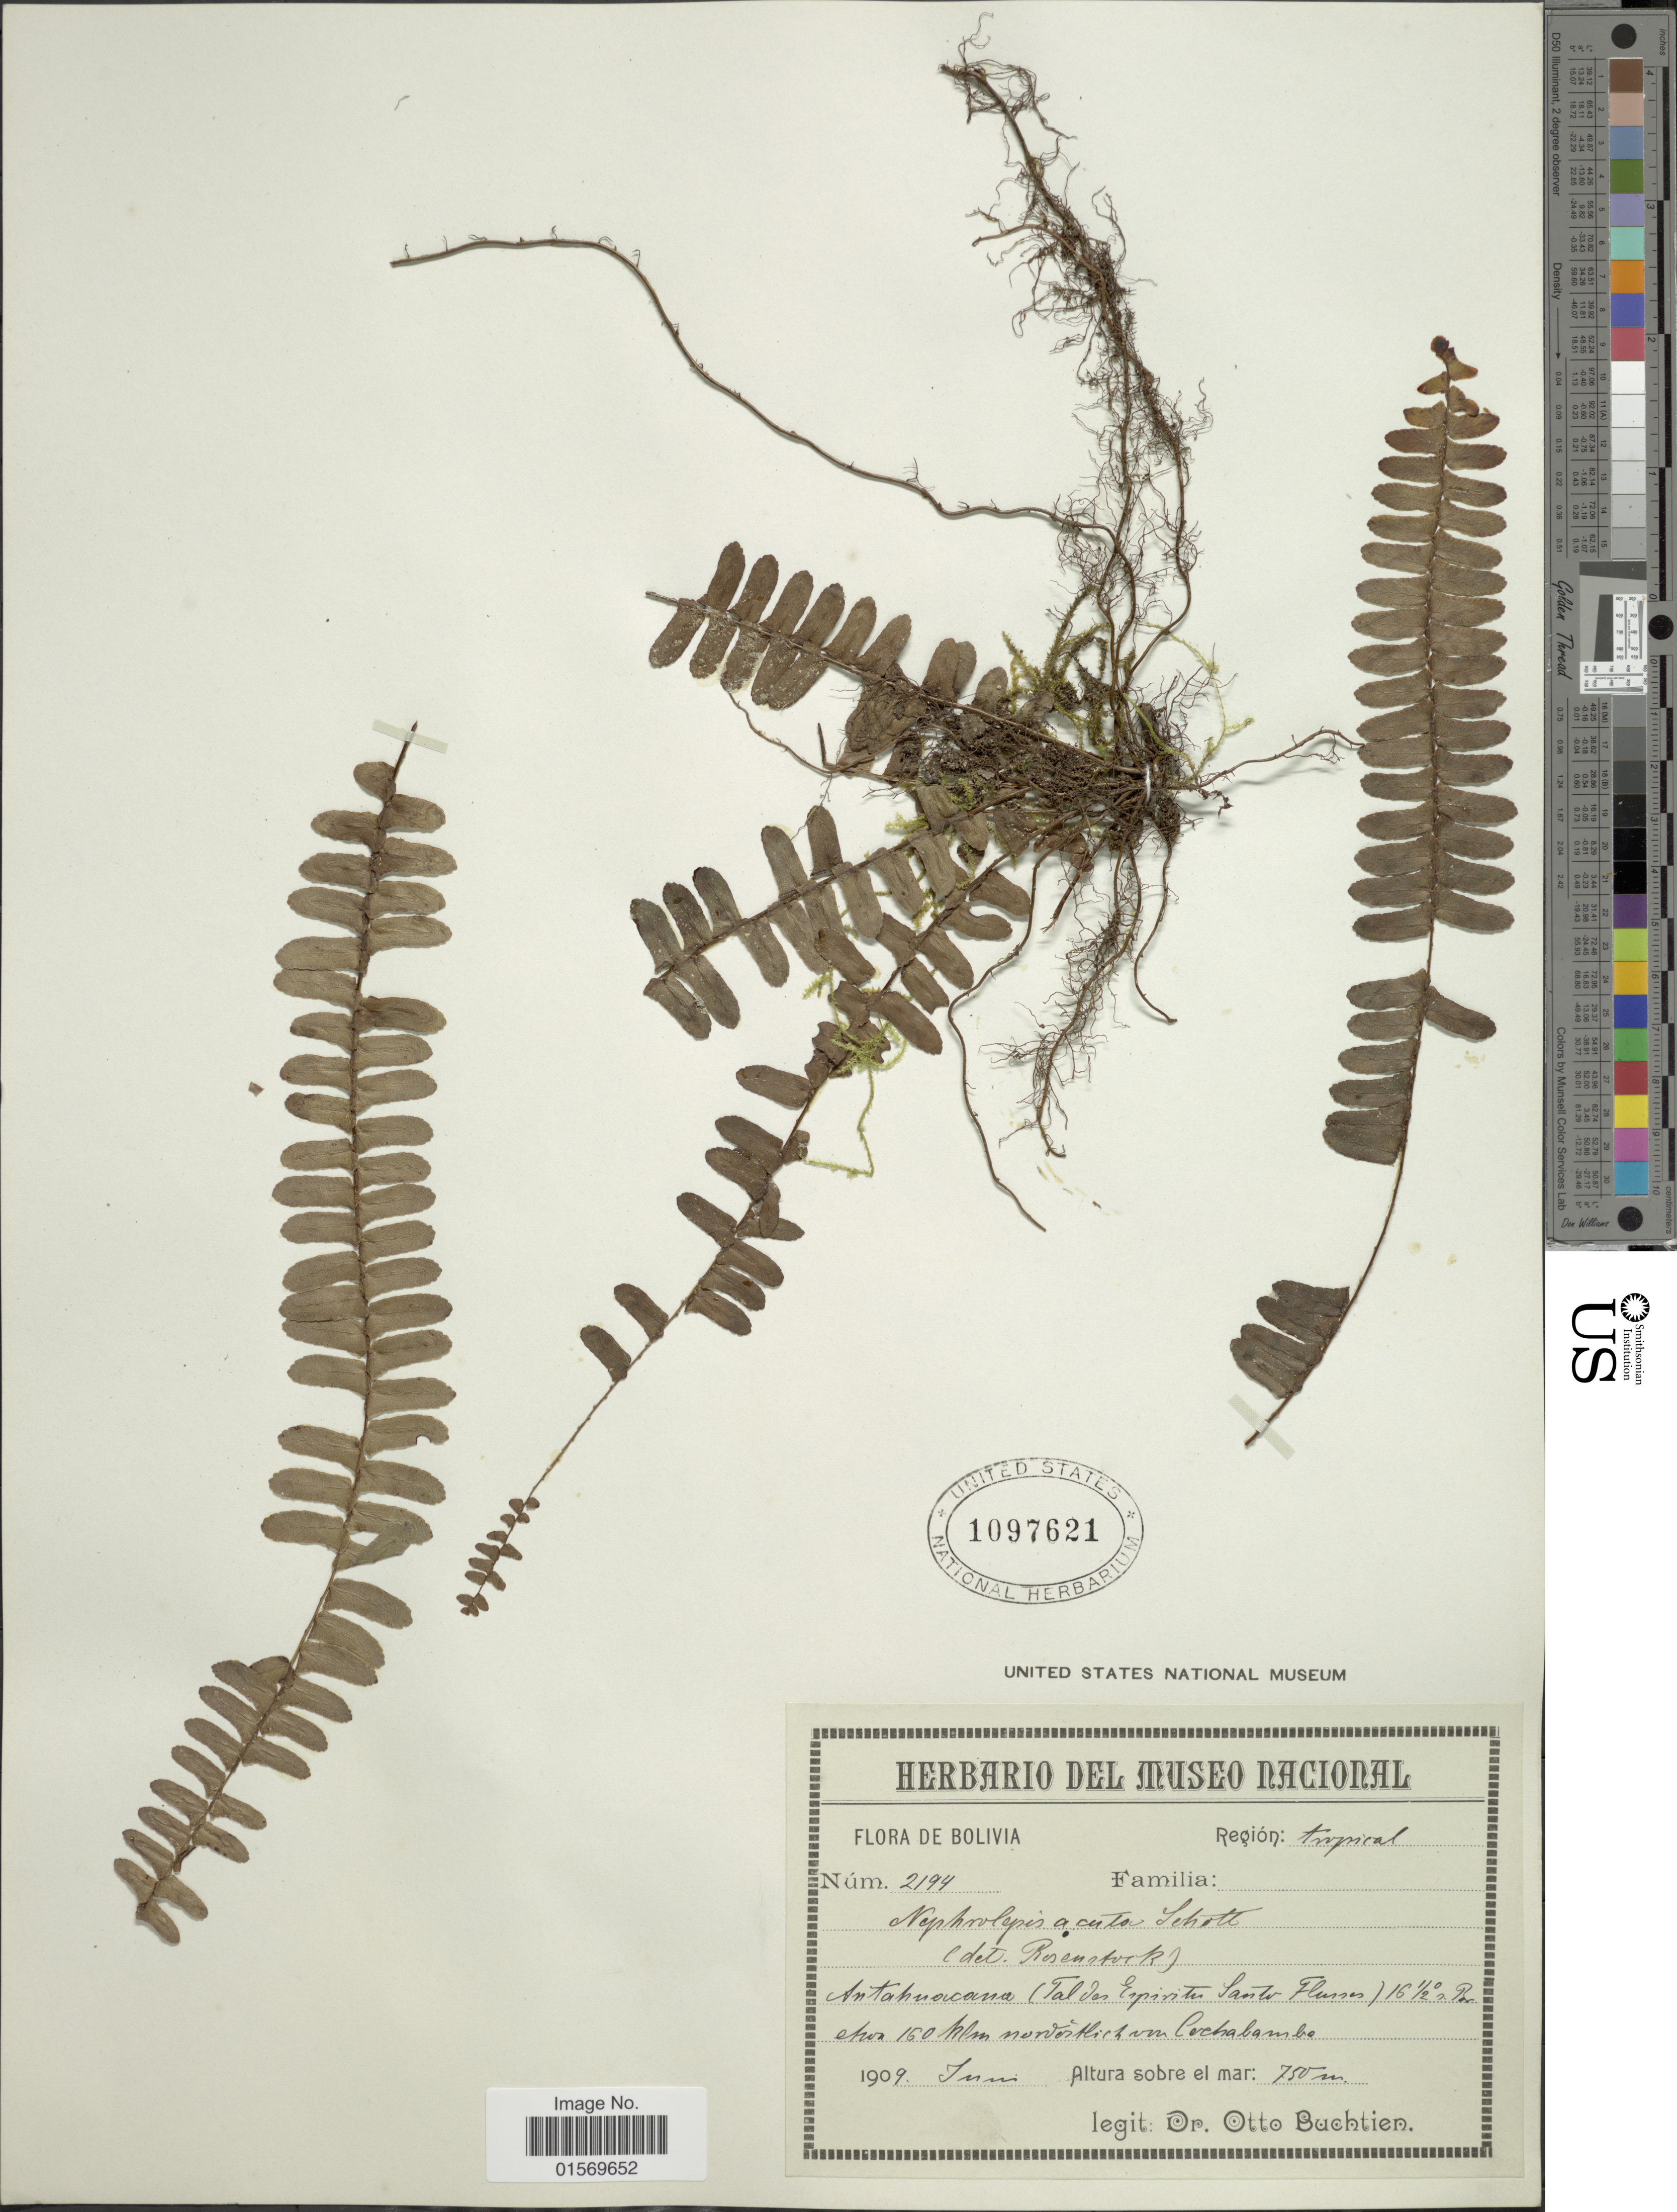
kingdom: Plantae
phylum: Tracheophyta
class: Polypodiopsida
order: Polypodiales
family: Nephrolepidaceae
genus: Nephrolepis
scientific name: Nephrolepis cordifolia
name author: (L.) C. Presl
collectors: O. Buchtien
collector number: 2194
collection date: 1909-06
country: Bolivia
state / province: Cochabamba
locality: Tropical, Antahuacana (Valley of Espritu Santo River) 160 km N from Cochabamba.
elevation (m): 750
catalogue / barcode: US 1097621